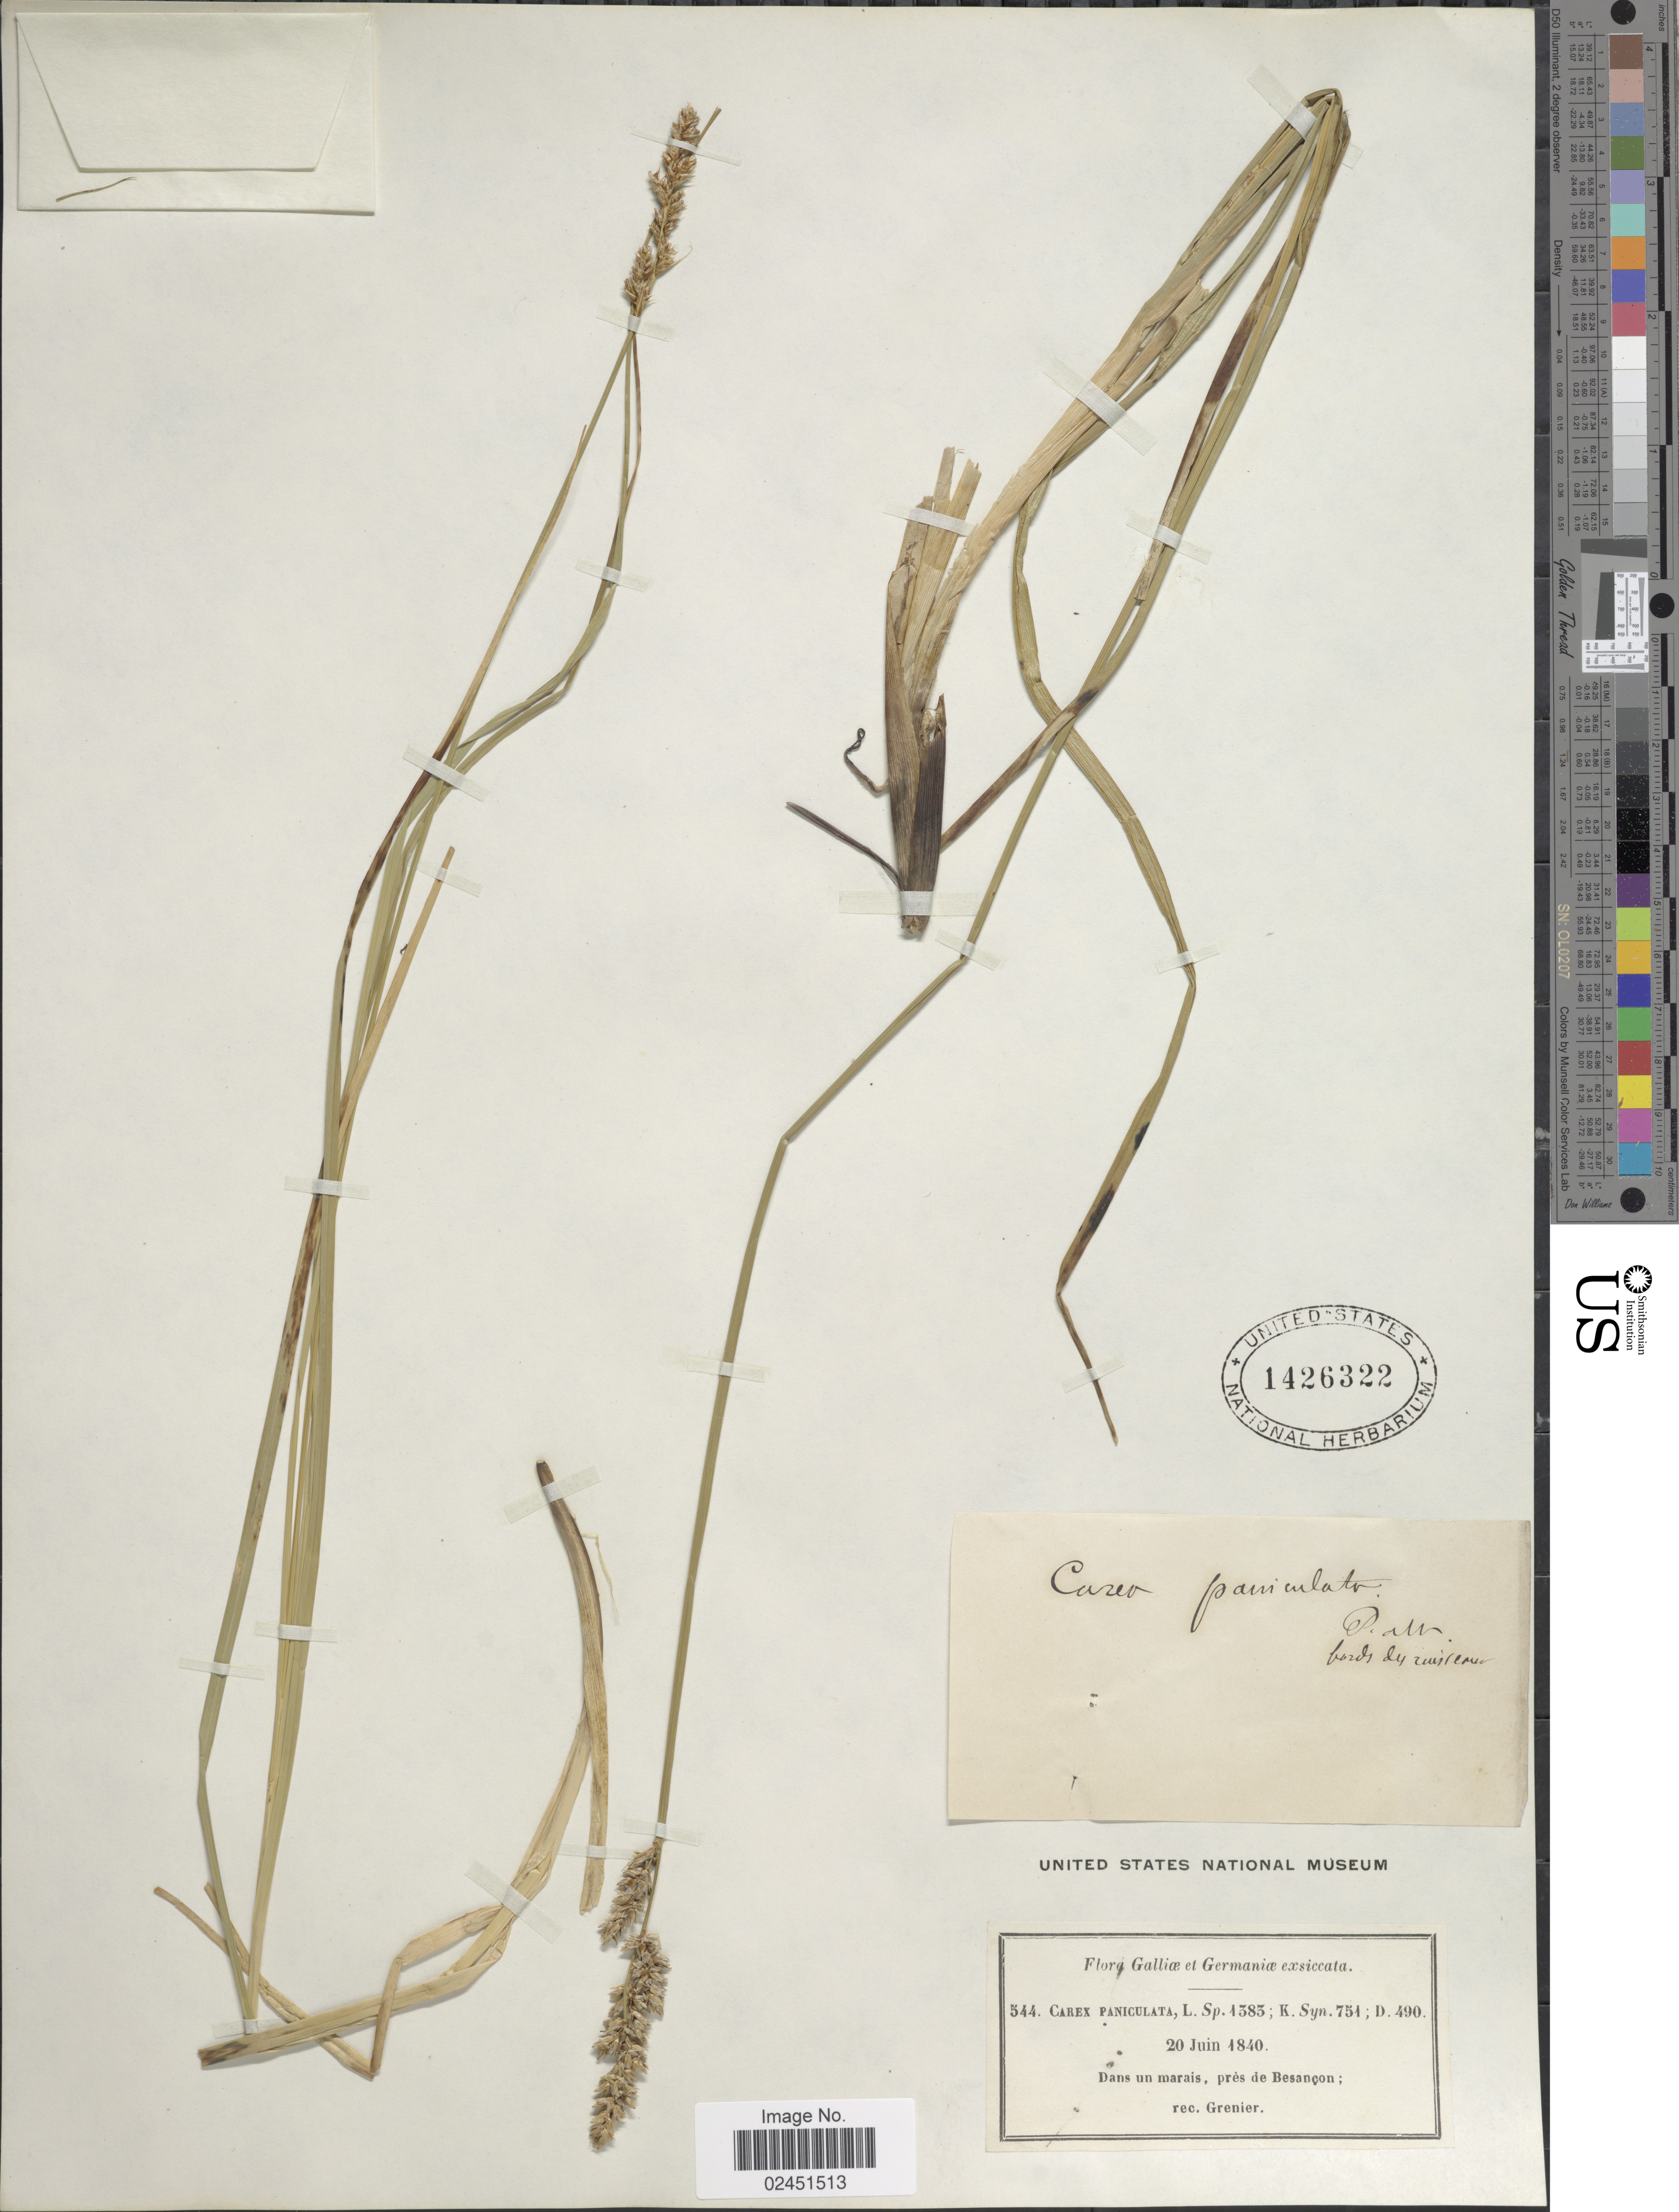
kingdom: Plantae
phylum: Tracheophyta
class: Liliopsida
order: Poales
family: Cyperaceae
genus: Carex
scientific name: Carex paniculata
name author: L.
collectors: Grenier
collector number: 544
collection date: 1840-06-20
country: Germany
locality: Dans un marais, pres de Besancon [interpreted]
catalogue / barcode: US 1426322